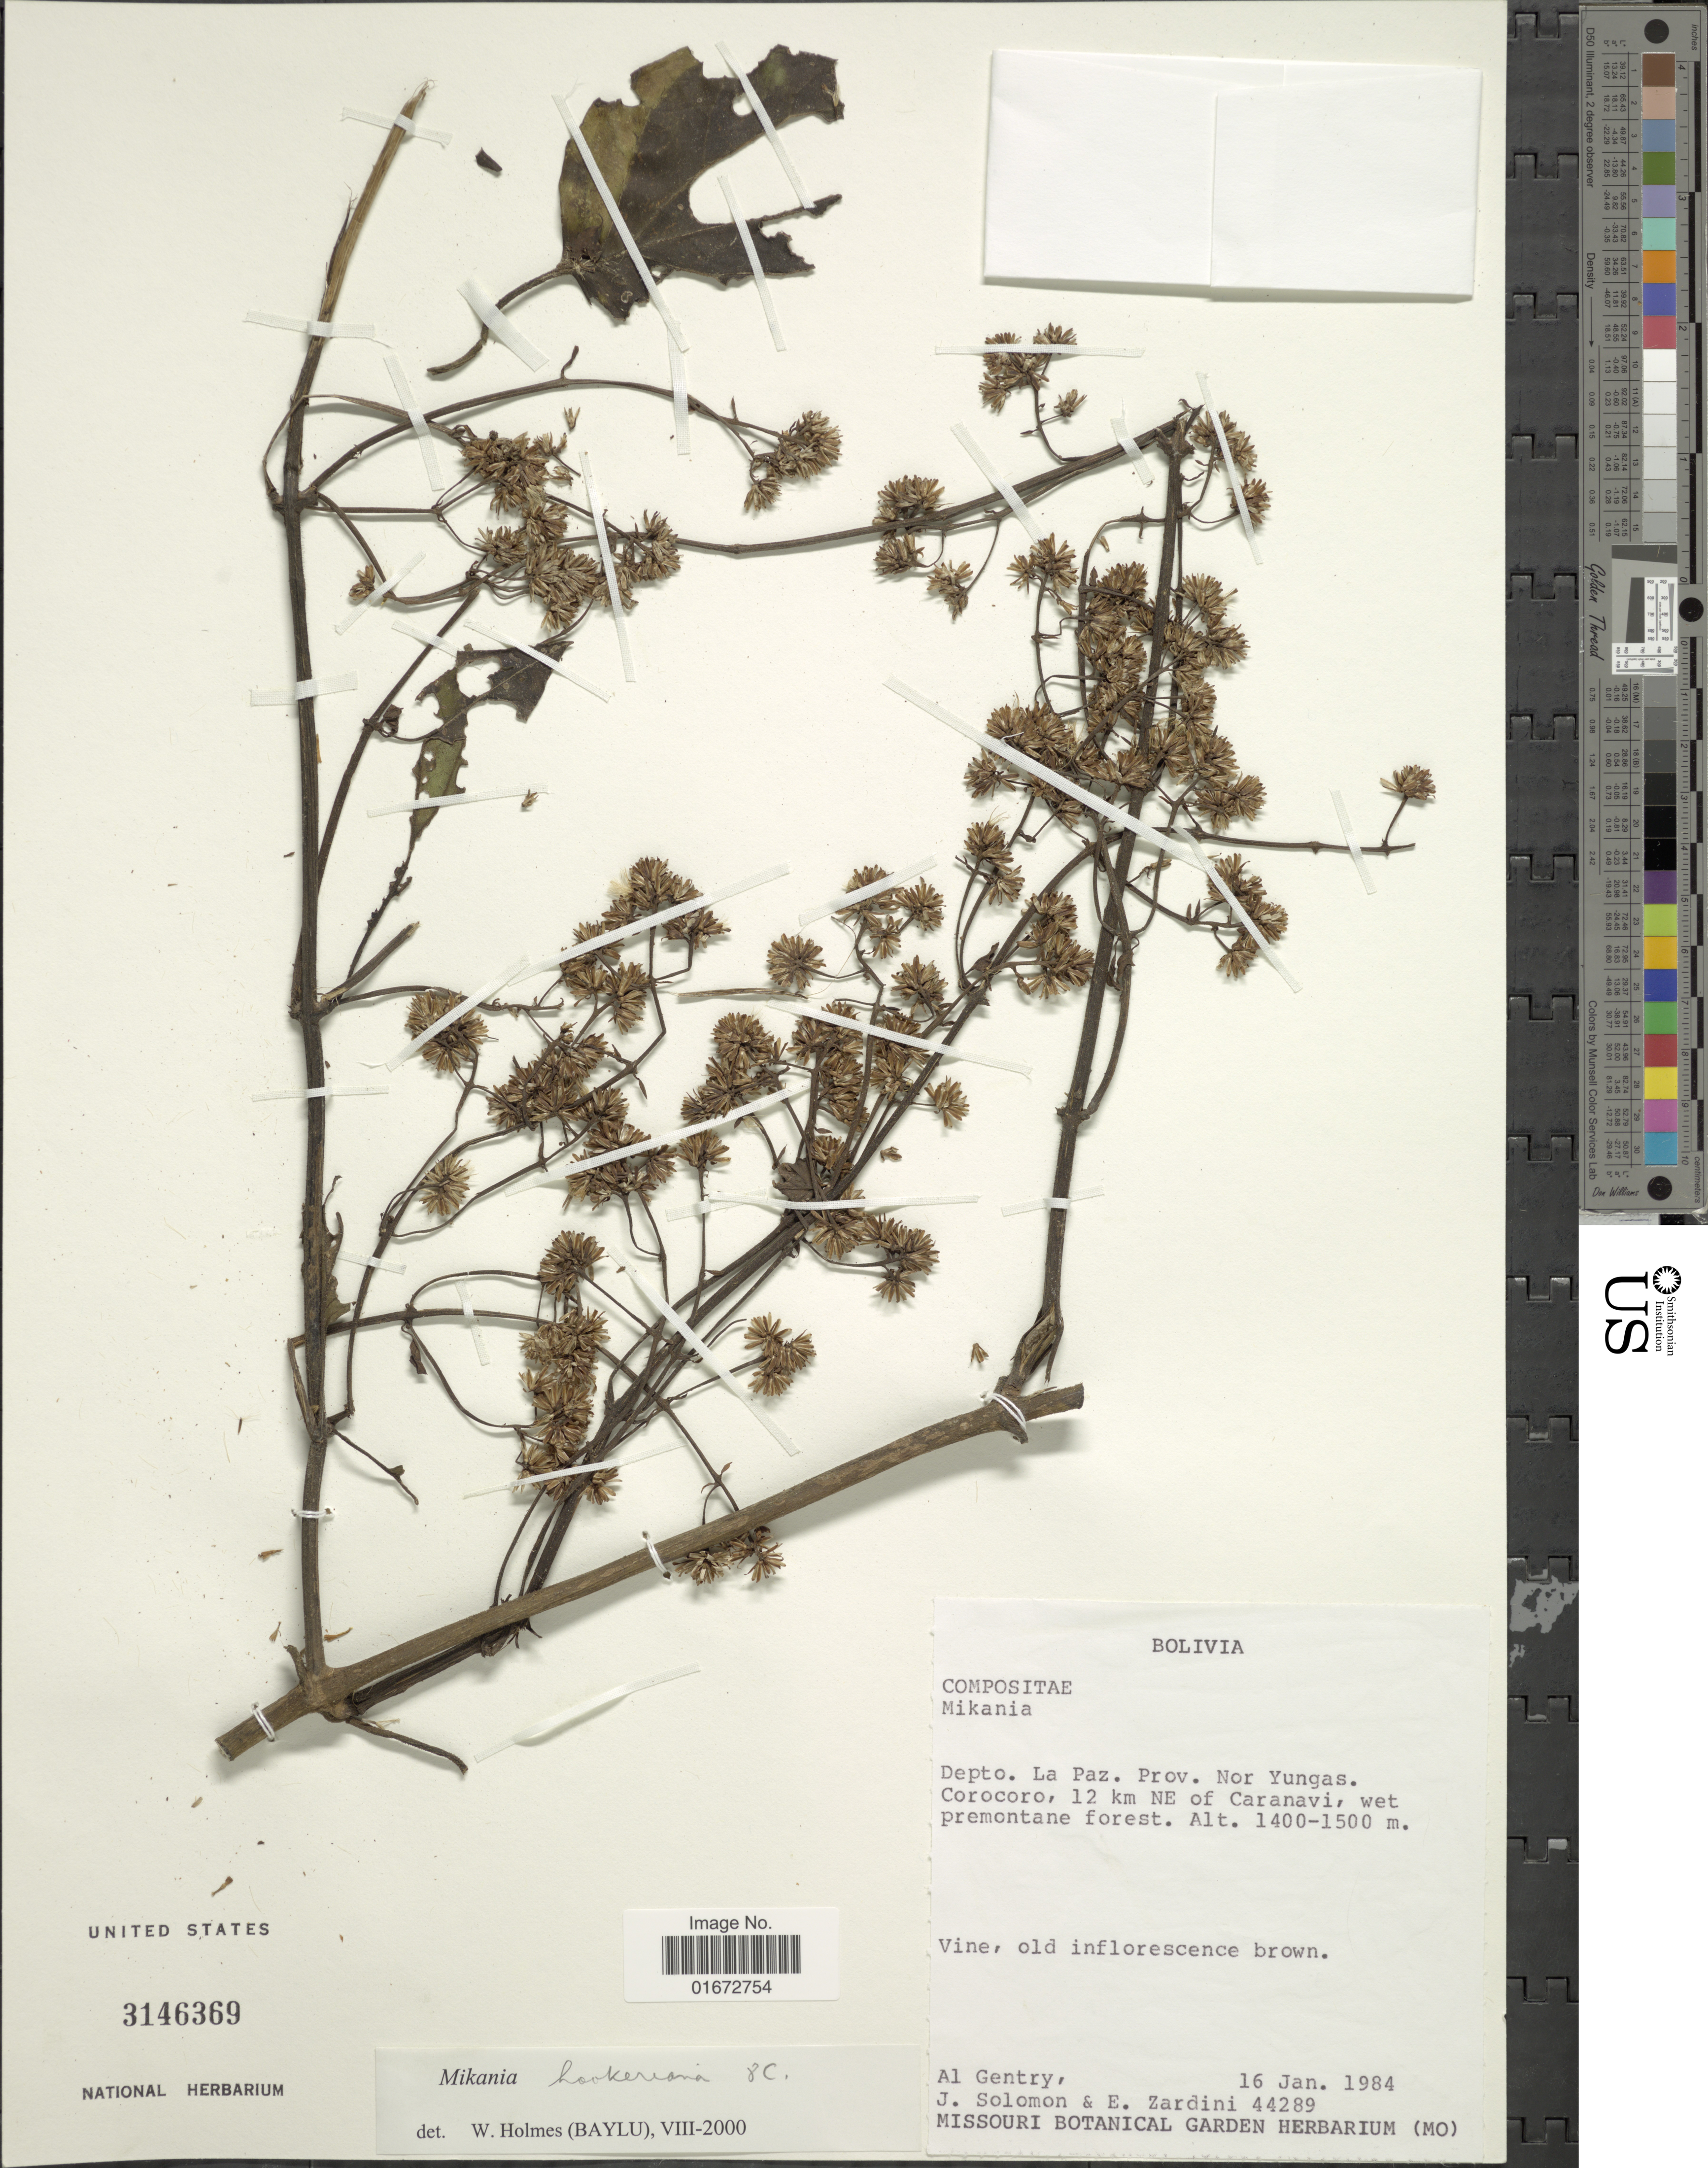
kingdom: Plantae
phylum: Tracheophyta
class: Magnoliopsida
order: Asterales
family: Asteraceae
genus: Mikania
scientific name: Mikania hookeriana var. platyphylla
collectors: A. H. Gentry, J. Solomon & E. M. Zardini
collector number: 44289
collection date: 1984-01-16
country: Bolivia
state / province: La Paz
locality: Depto. La Paz. Prov. Nor Yungas. Corocoro, 12 km NE of Caranavi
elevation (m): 1400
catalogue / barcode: US 3146369